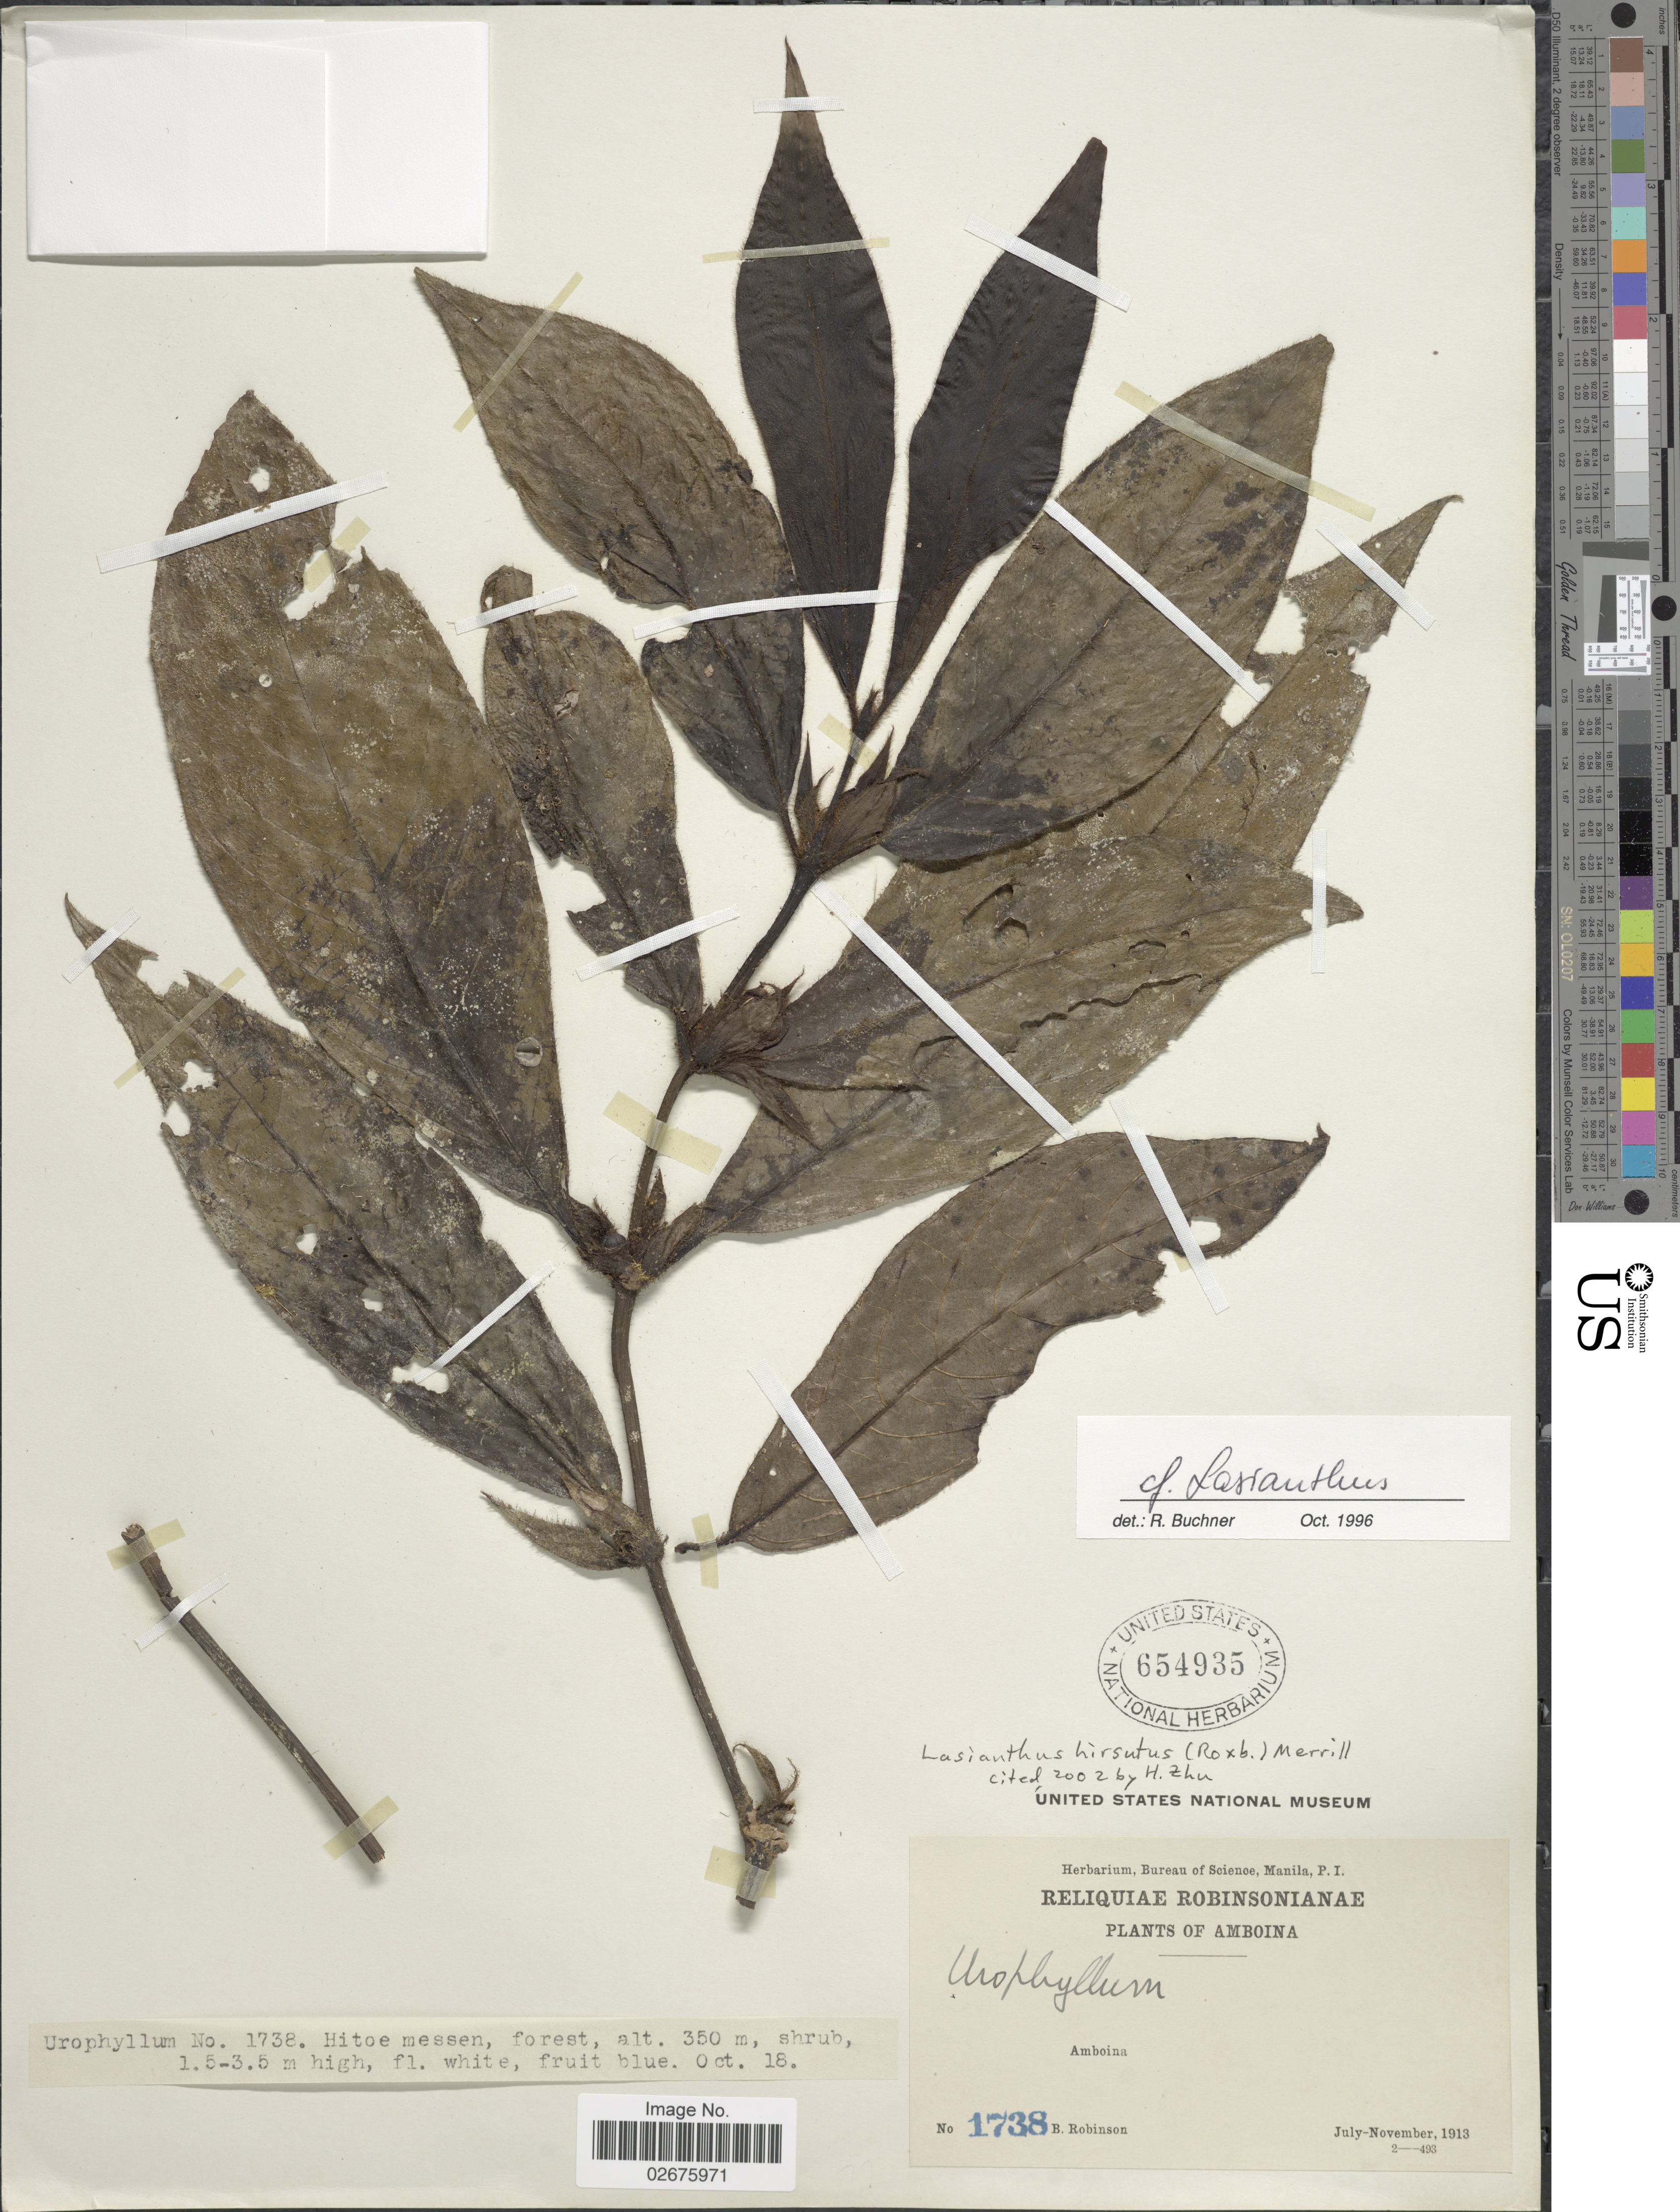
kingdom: Plantae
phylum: Tracheophyta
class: Magnoliopsida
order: Gentianales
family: Rubiaceae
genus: Lasianthus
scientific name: Lasianthus hirsutus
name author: (Roxb.) Merr.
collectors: B. Robinson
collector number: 1738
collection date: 1913-10-18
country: Indonesia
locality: Amboina, Hitoe messen, forest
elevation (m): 350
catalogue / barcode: US 654935